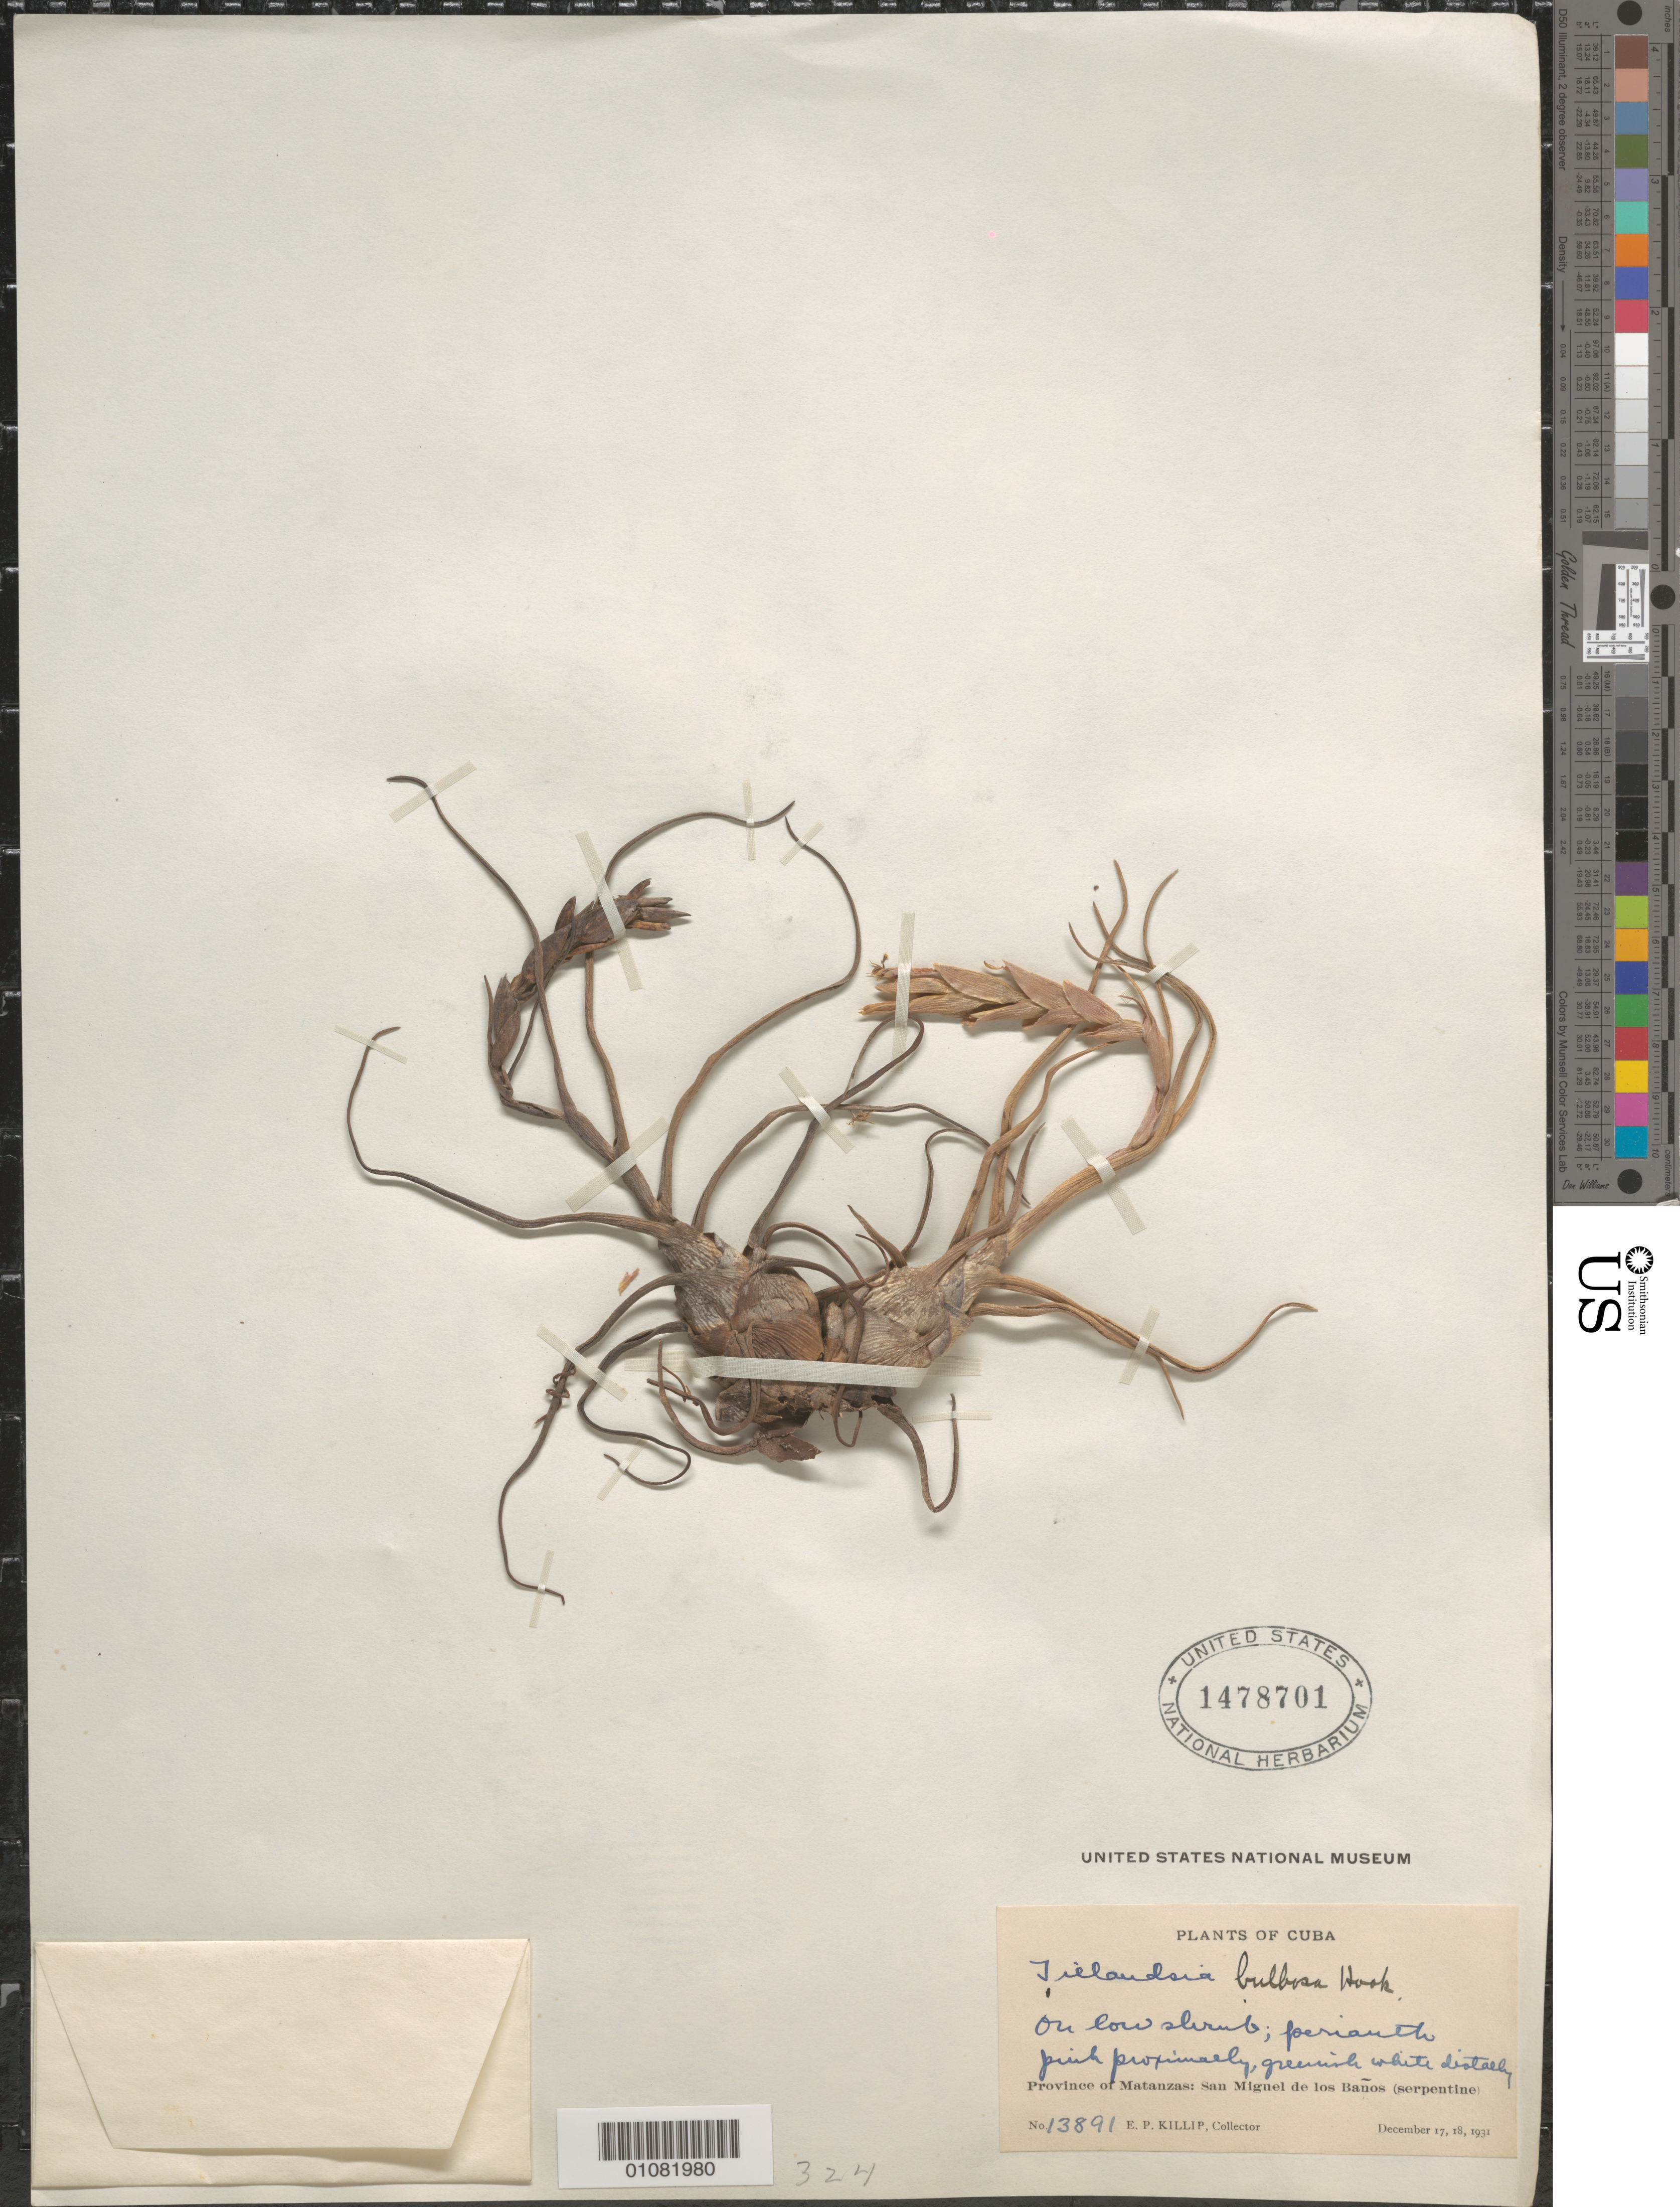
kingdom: Plantae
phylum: Tracheophyta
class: Liliopsida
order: Poales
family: Bromeliaceae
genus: Tillandsia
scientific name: Tillandsia bulbosa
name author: Hook.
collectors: E. P. Killip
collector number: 13891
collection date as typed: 17 Dec 1931 to 18 Dec 1931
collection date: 1931-12-17/1931-12-18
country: Cuba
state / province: Matanzas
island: Cuba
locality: San Miguel de los Banos (serpentine)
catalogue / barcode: US 1478701